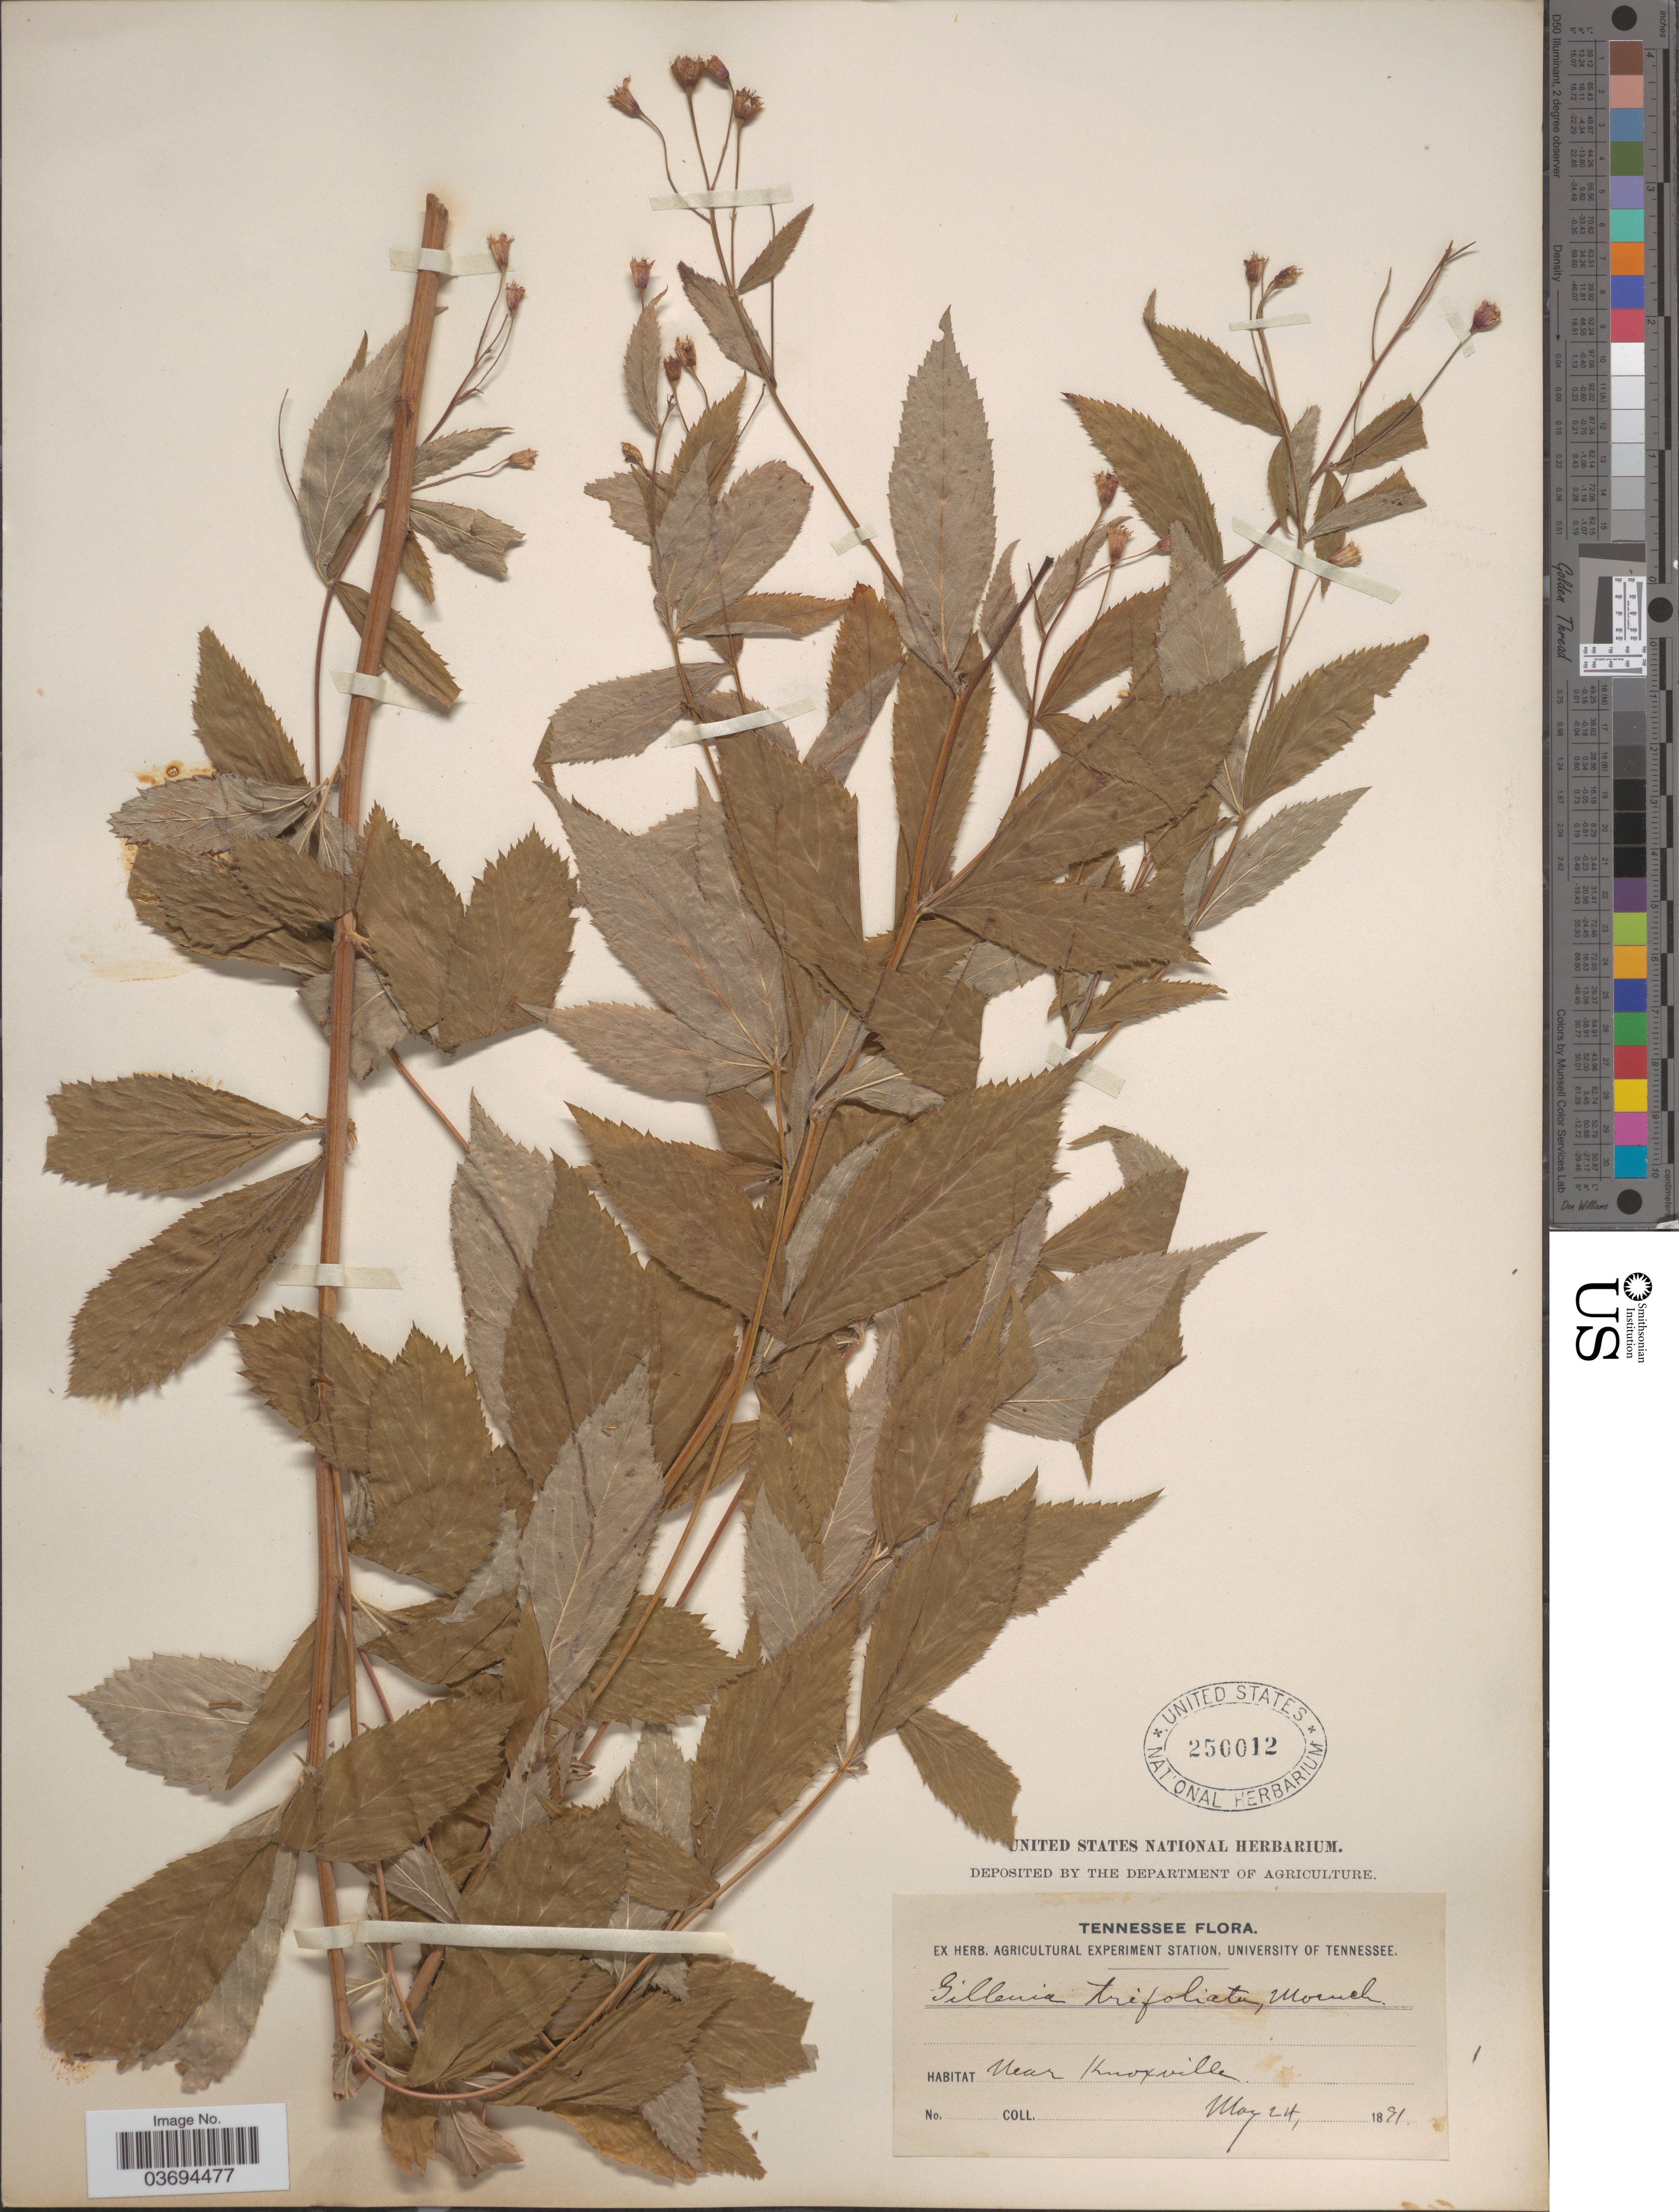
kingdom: Plantae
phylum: Tracheophyta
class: Magnoliopsida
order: Rosales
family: Rosaceae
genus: Gillenia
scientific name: Gillenia trifoliata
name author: (L.) Moench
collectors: ex herb. Agricultural Experiment Station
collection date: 1891-05-24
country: United States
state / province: Tennessee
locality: Near Knoxville.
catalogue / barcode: US 250012